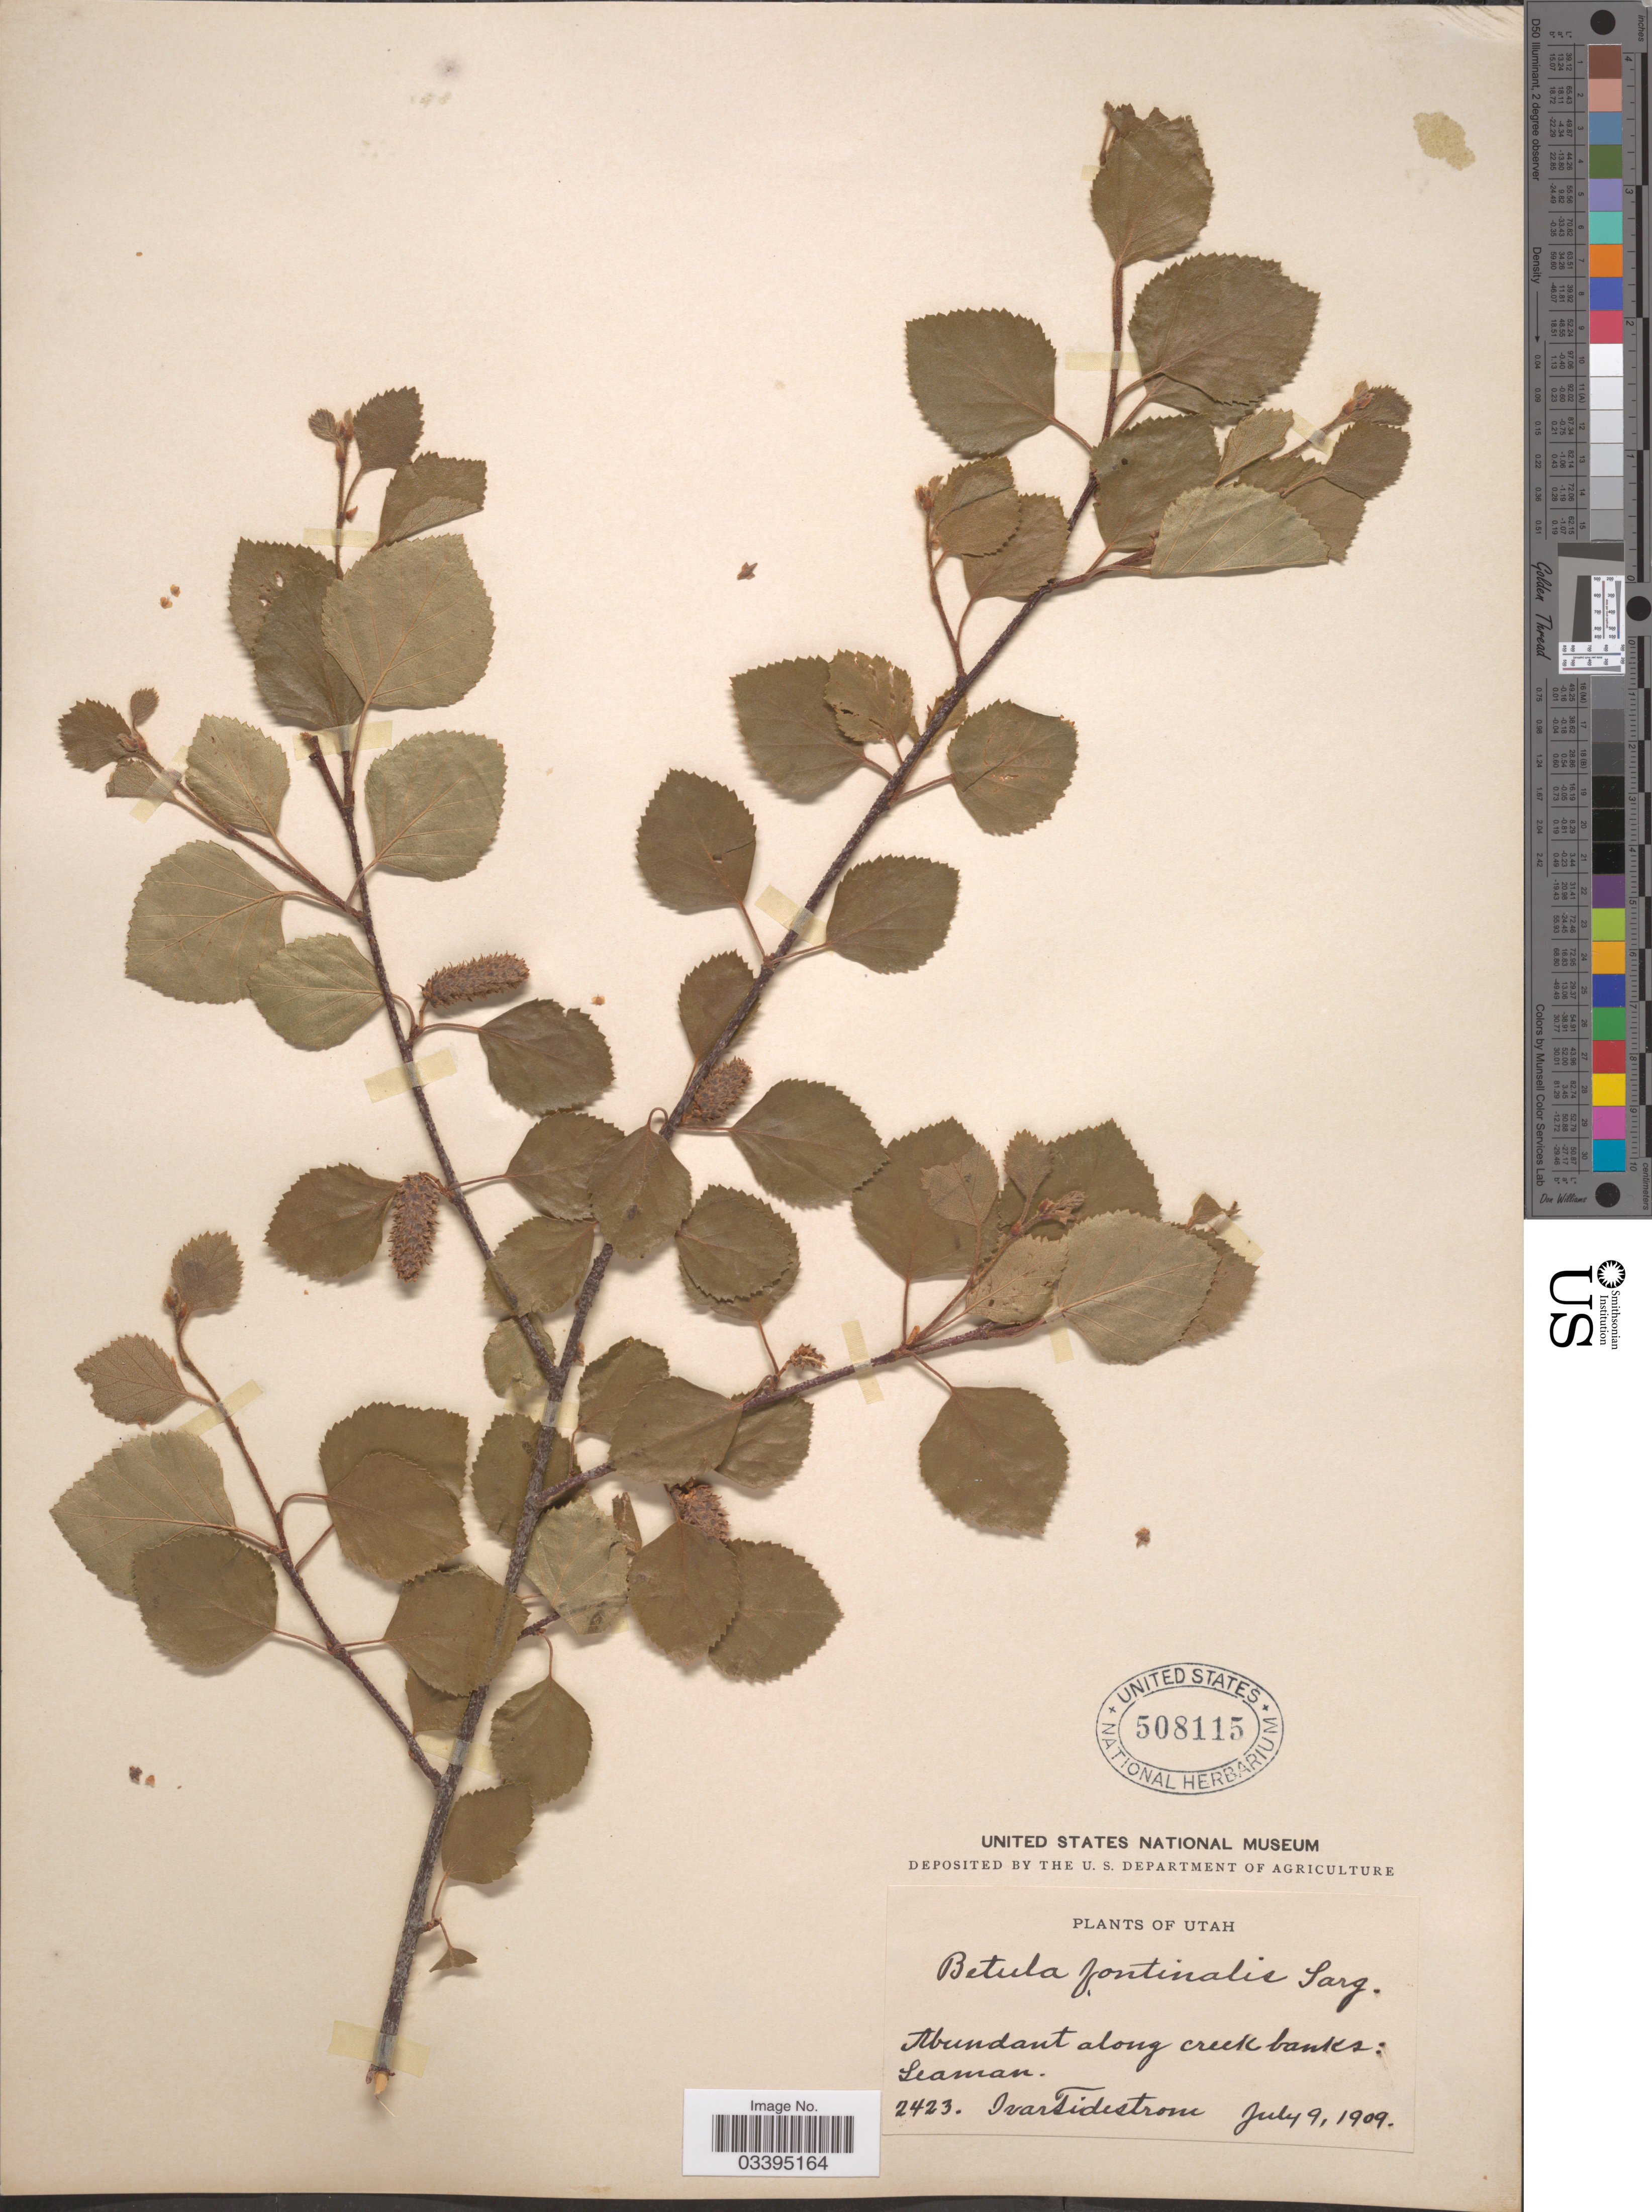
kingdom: Plantae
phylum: Tracheophyta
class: Magnoliopsida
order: Fagales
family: Betulaceae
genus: Betula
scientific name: Betula fontinalis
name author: Sarg.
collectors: I. F. Tidestrom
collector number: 2423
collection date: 1909-07-09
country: United States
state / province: Utah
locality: Along creek banks: Seaman.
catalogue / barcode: US 508115